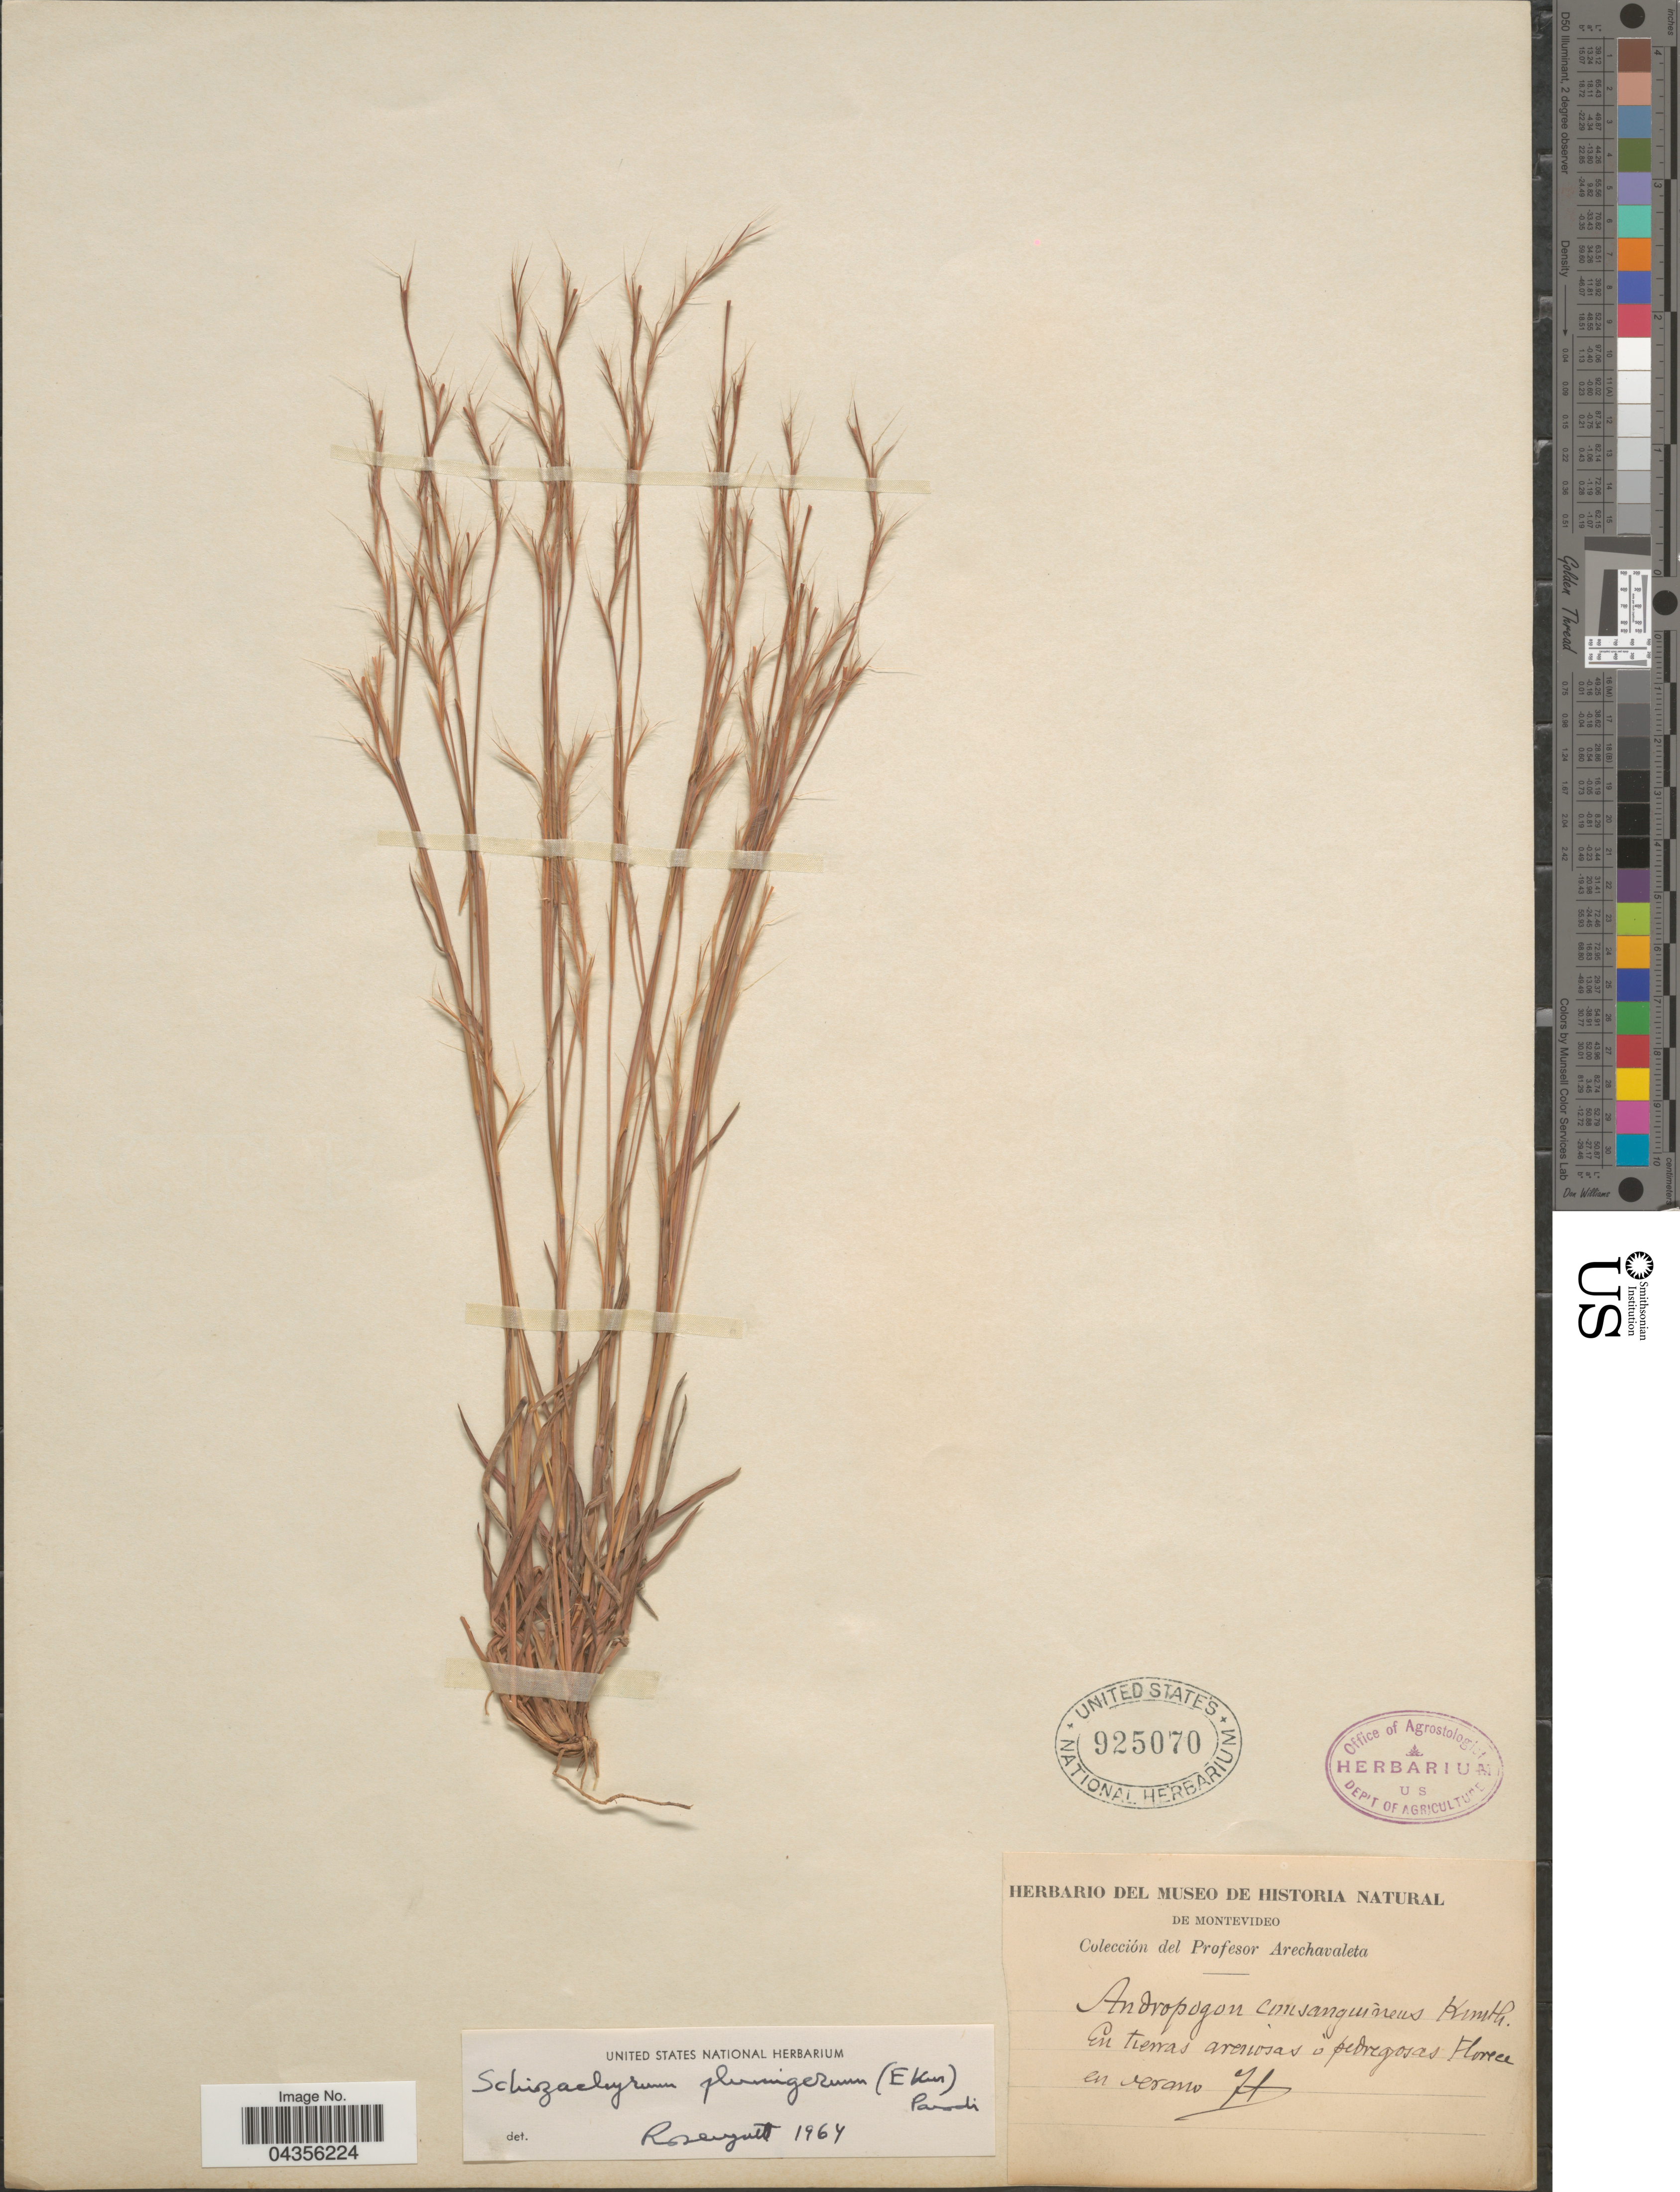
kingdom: Plantae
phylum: Tracheophyta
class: Liliopsida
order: Poales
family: Poaceae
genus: Schizachyrium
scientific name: Schizachyrium condensatum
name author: (Kunth) Nees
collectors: Arechavaleta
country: Uruguay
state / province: Montevideo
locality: En tierras arenosas o pedregosas Florece en verano.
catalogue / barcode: US 925070